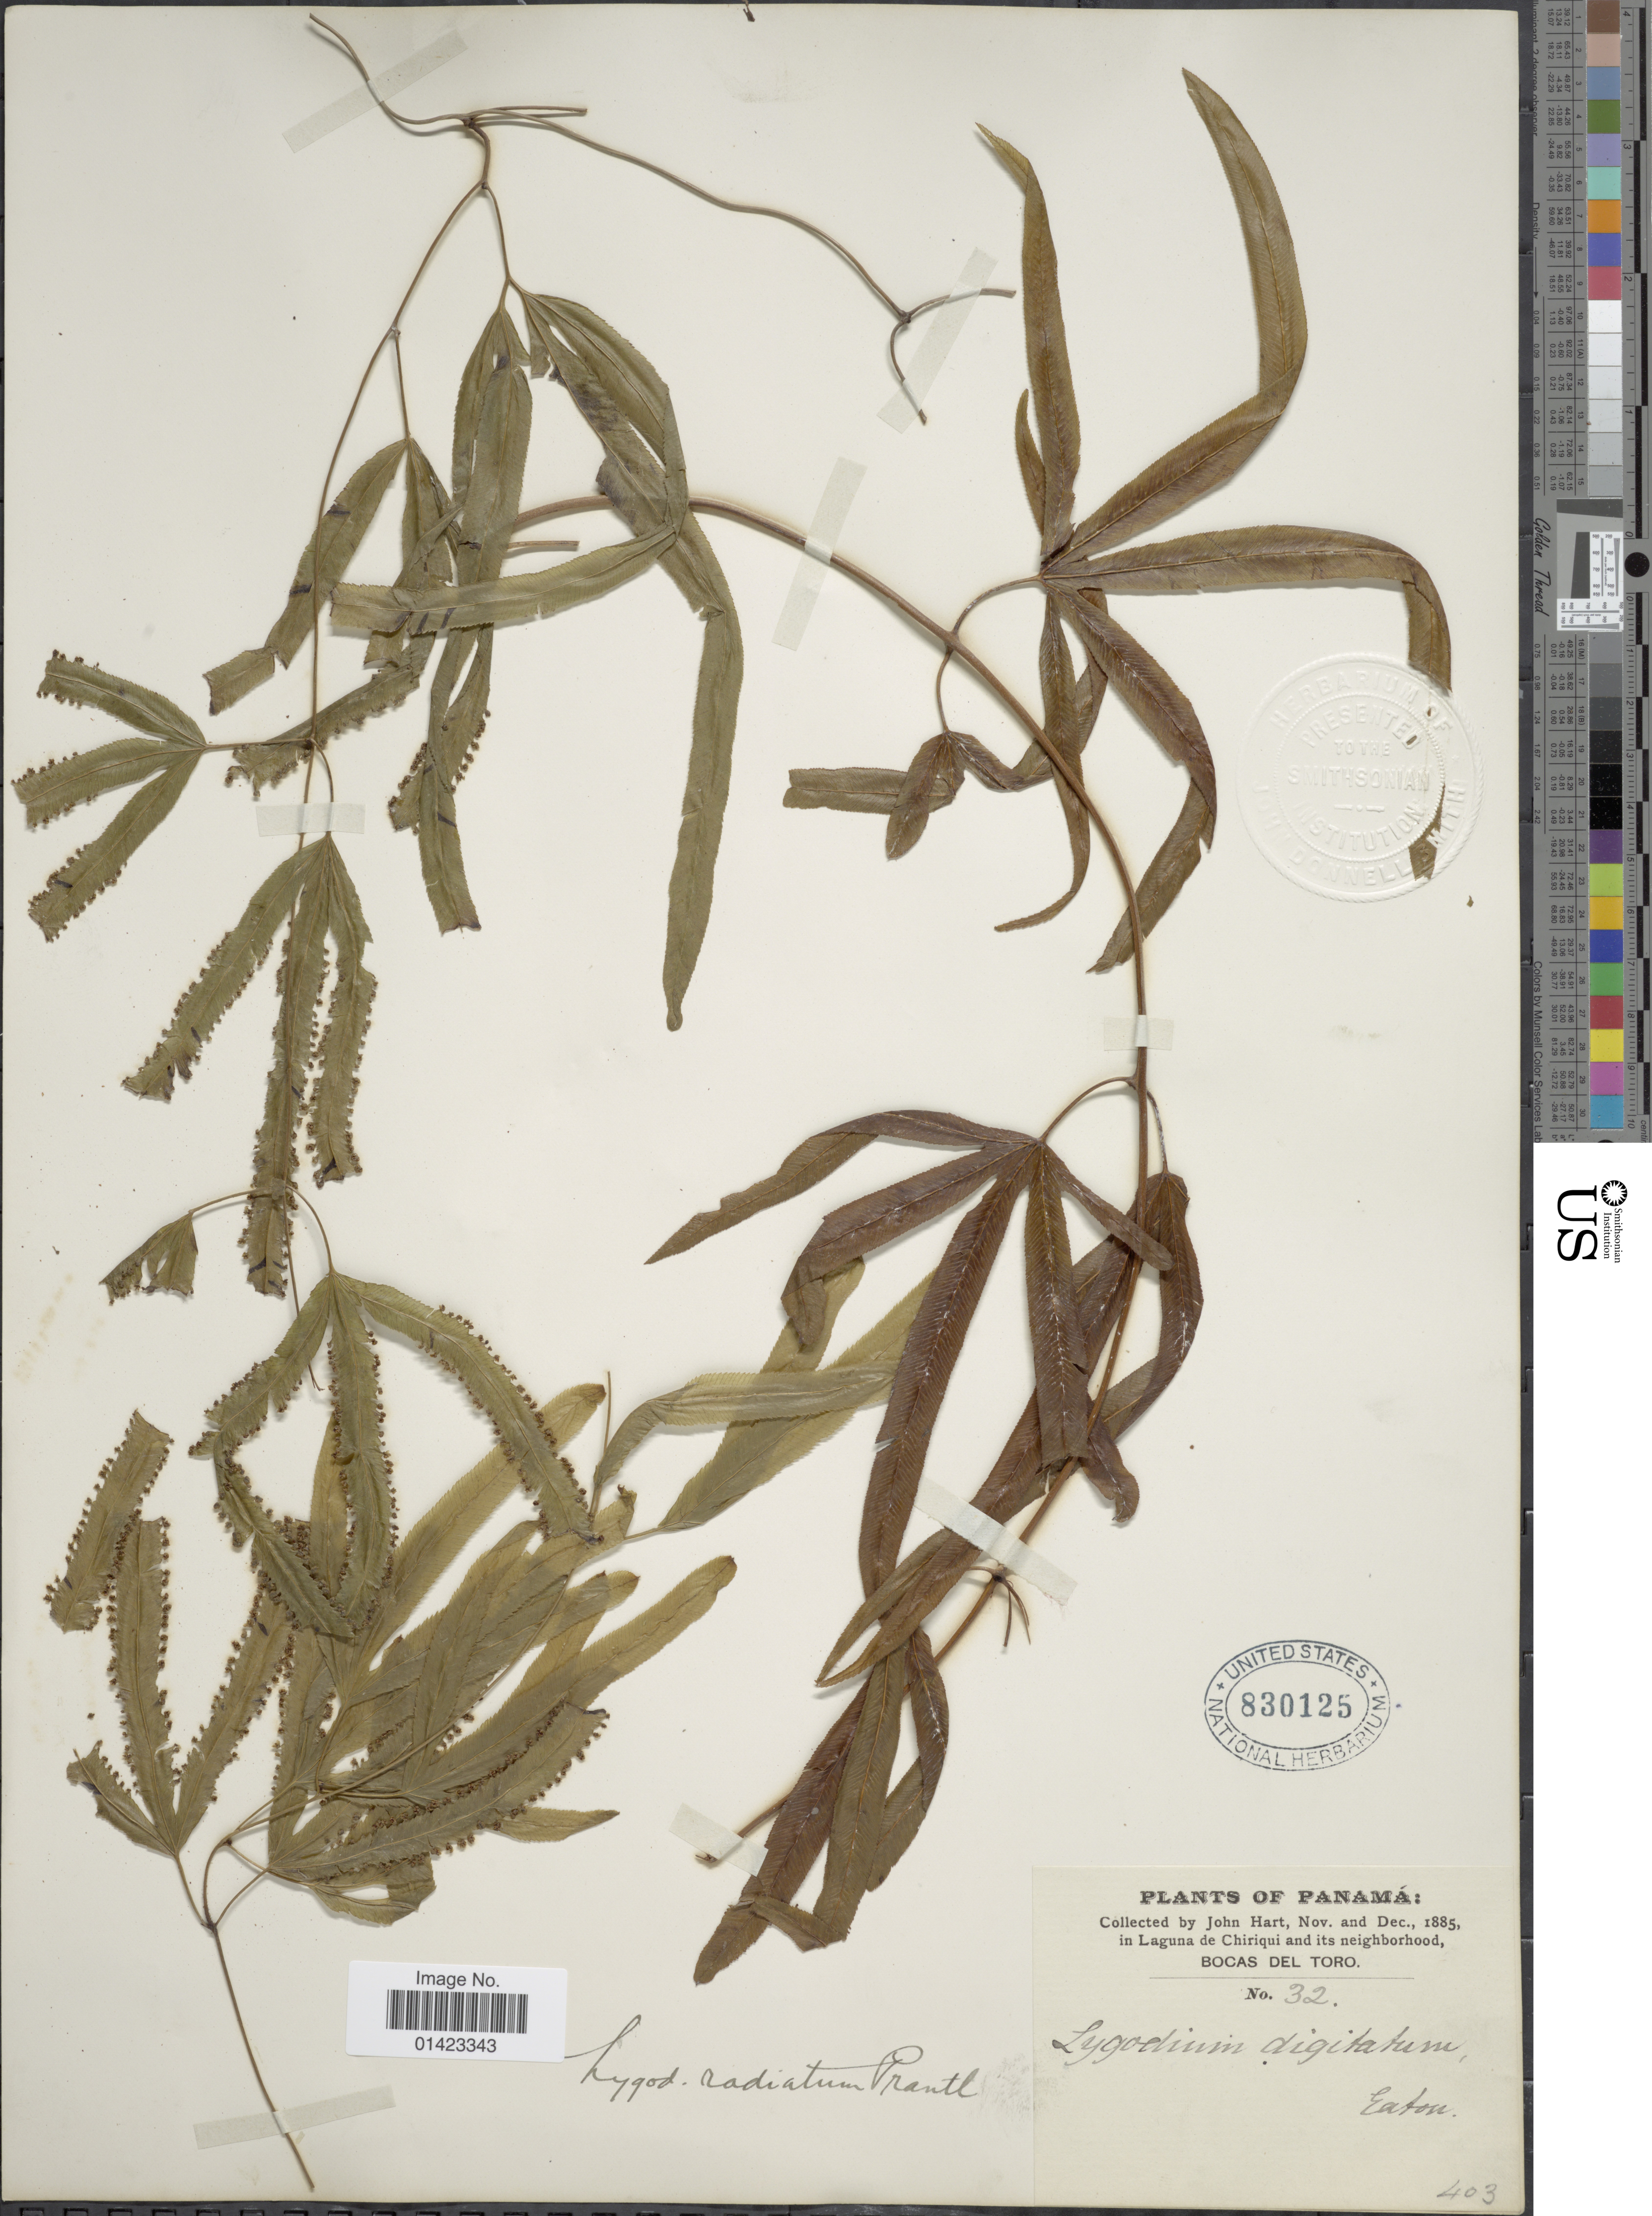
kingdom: Plantae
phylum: Tracheophyta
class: Polypodiopsida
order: Schizaeales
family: Lygodiaceae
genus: Lygodium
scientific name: Lygodium radiatum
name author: Prantl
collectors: J. Hart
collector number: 32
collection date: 1885-11/1885-12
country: Panama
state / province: Bocas del Toro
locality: In Laguna de Chiriqui and its neighborhood, Bocas del Toro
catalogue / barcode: US 830125